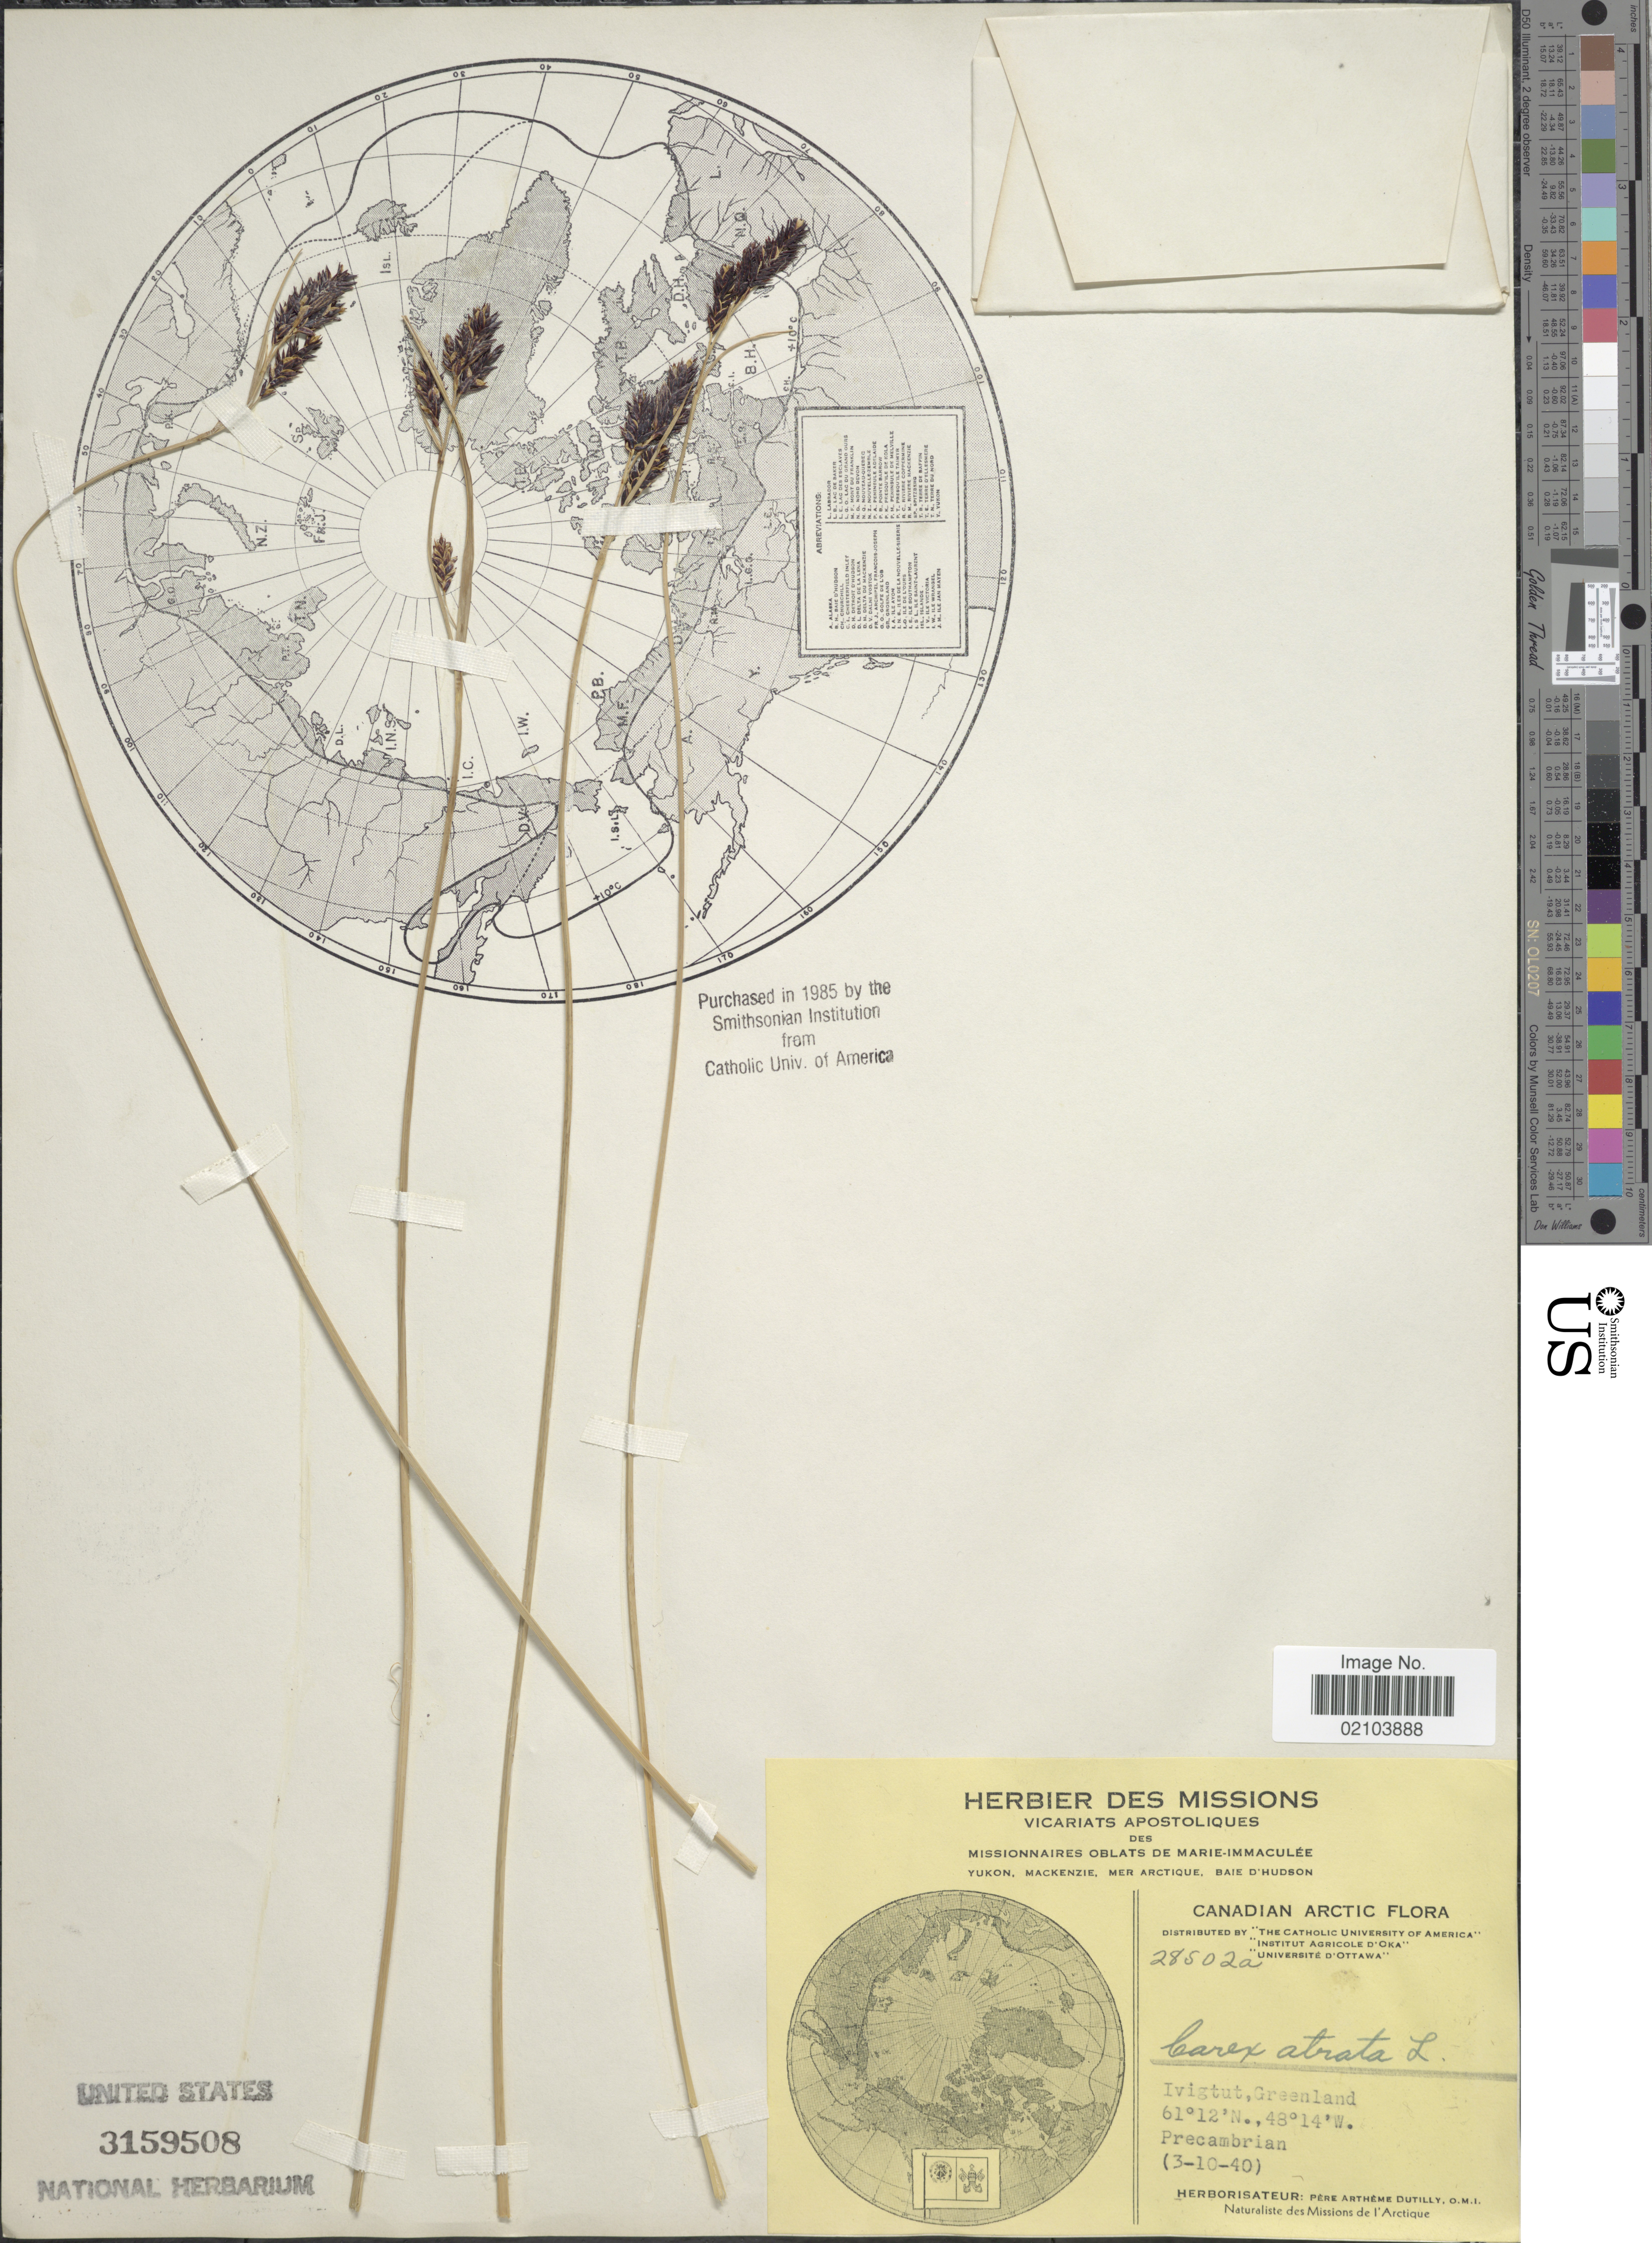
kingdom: Plantae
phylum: Tracheophyta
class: Liliopsida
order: Poales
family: Cyperaceae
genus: Carex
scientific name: Carex atrata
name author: L.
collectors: A. Dutilly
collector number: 28502a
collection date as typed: Transcribed d/m/y: 3/10/40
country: Greenland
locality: Ivigtut. Canadian Arctic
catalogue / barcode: US 3159508